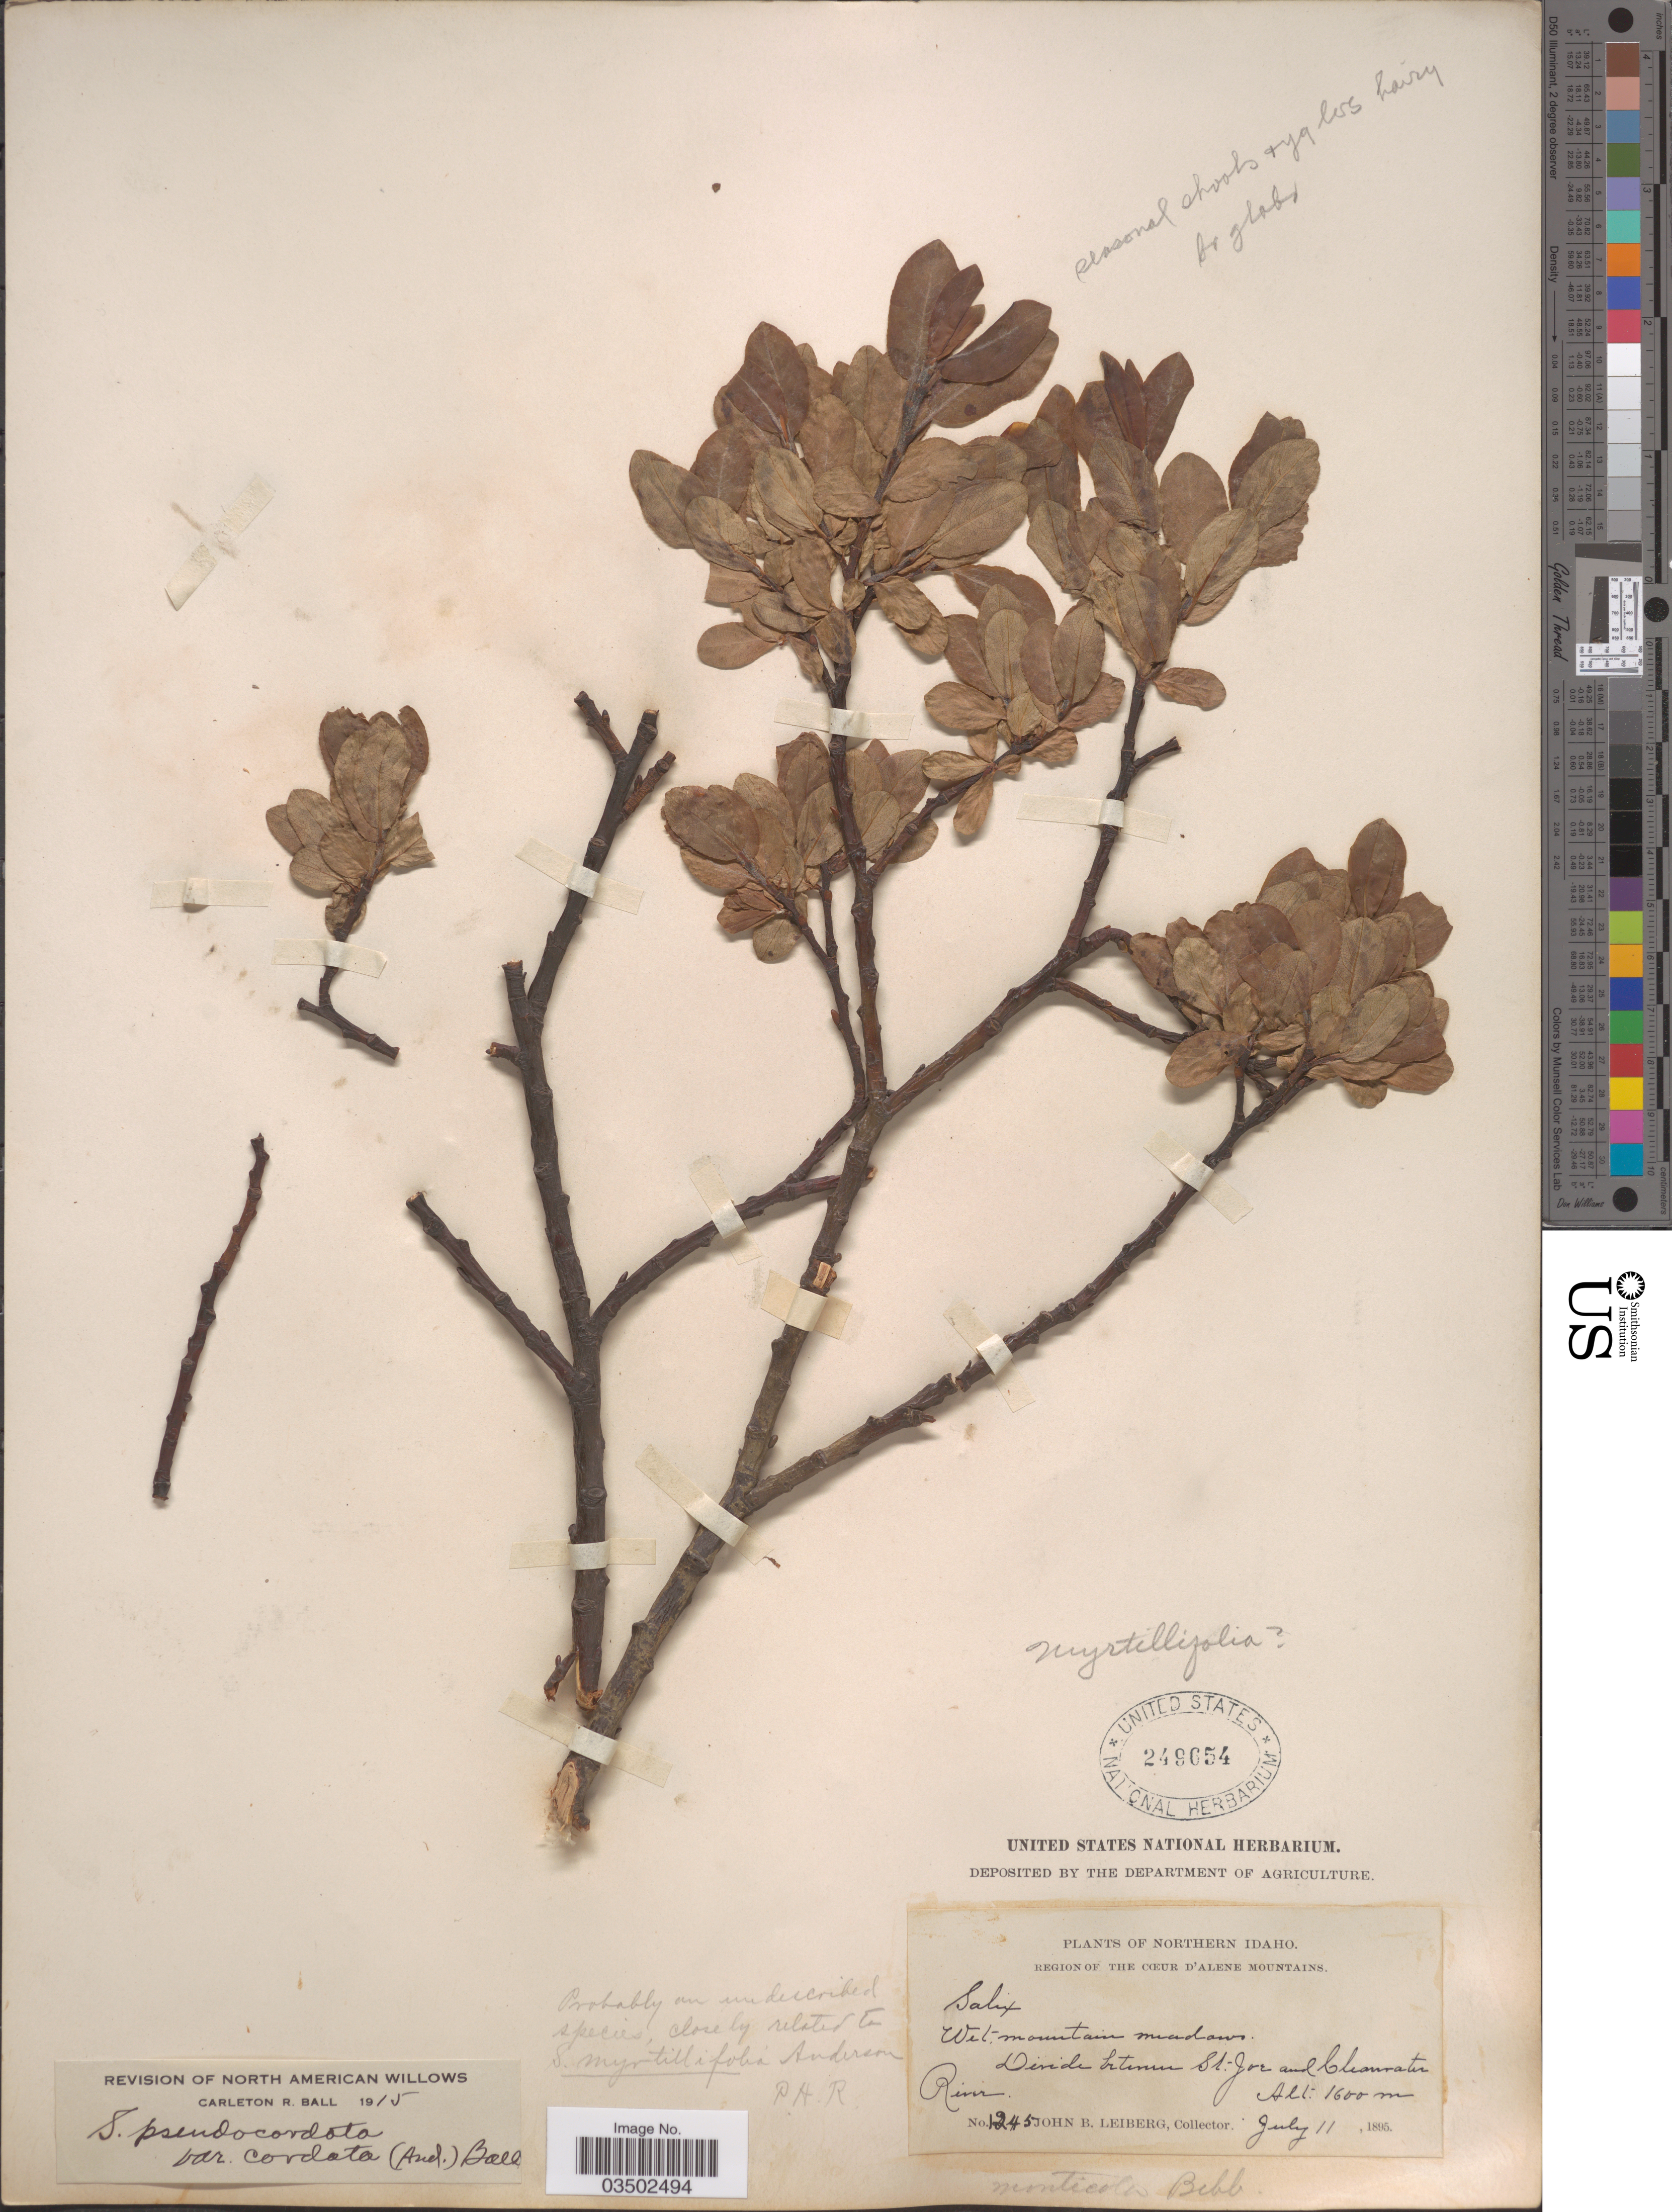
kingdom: Plantae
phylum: Tracheophyta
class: Magnoliopsida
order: Malpighiales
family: Salicaceae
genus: Salix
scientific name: Salix pseudocordata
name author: (Andersson) Andersson ex Rydb.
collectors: J. B. Leiberg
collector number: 1245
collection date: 1895-07-11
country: United States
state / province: Idaho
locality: Northern Idaho. Region of the Coeur d'Alene Mountains. Divide between St. Joe and Clearwater River.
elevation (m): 1600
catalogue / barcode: US 249654